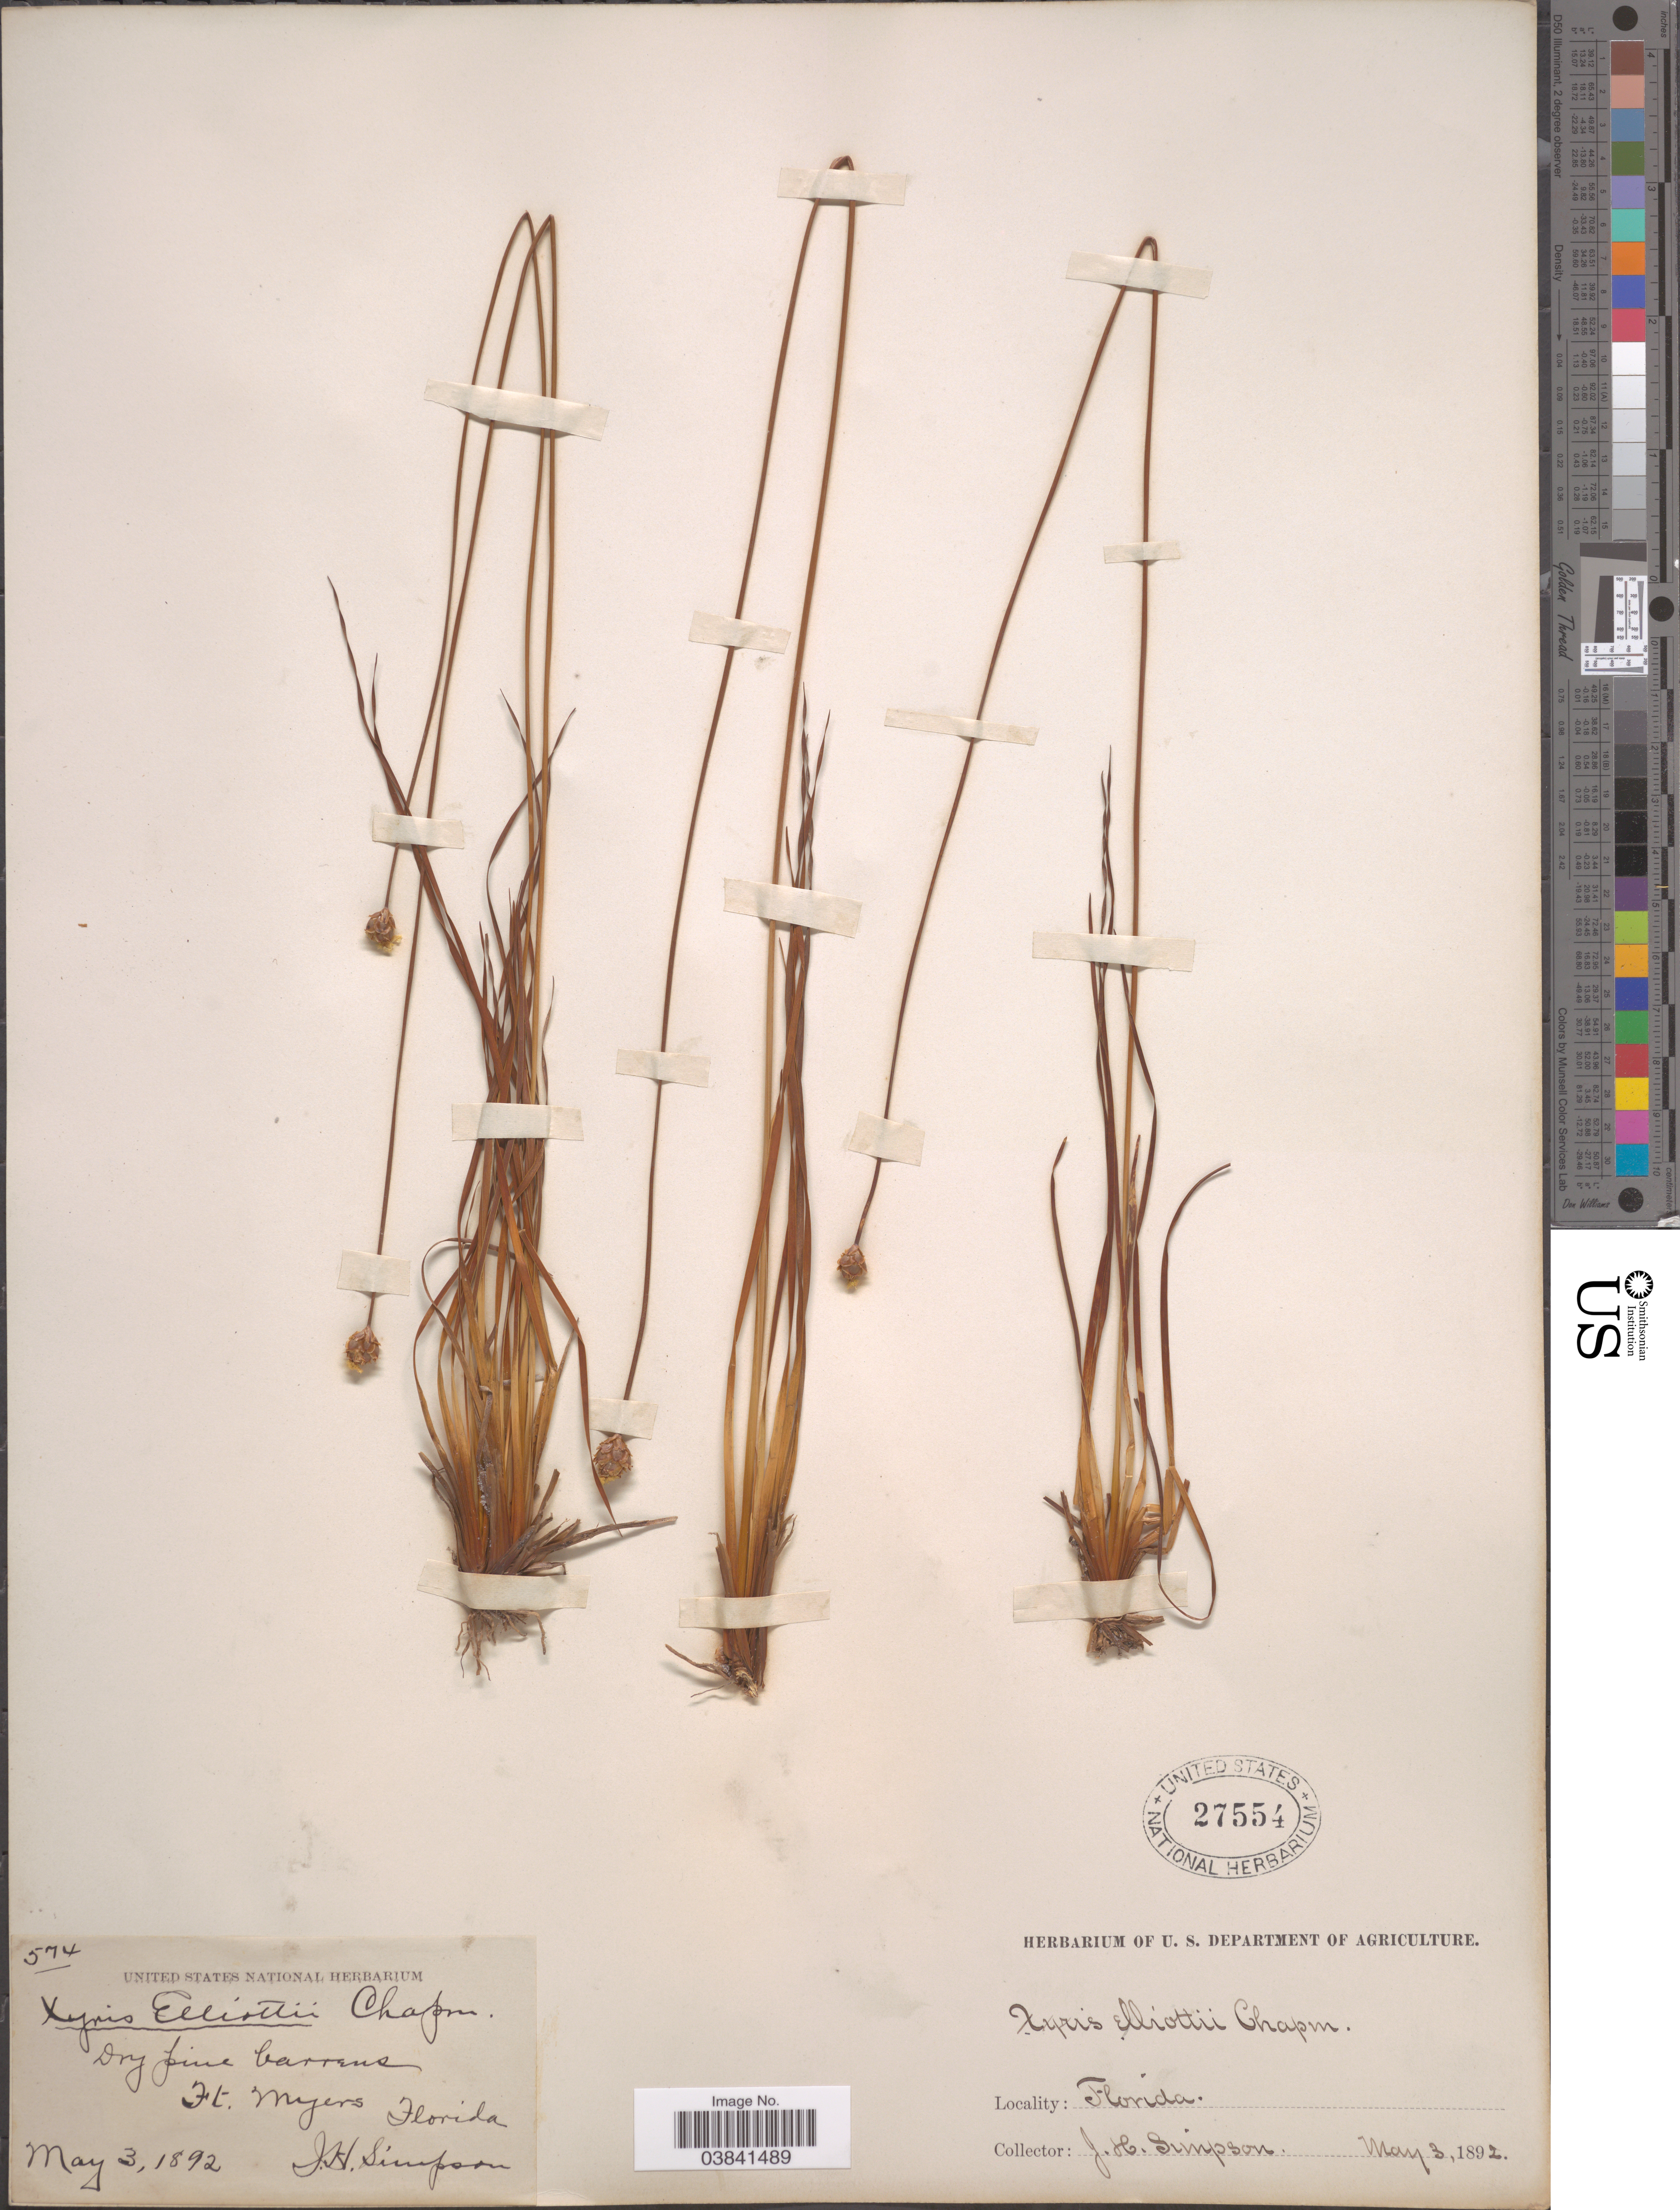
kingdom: Plantae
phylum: Tracheophyta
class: Liliopsida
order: Poales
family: Xyridaceae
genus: Xyris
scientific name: Xyris elliottii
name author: Chapm.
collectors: J. H. Simpson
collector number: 574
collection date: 1892-05-03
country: United States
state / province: Florida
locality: Ft. Myers.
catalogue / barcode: US 27554